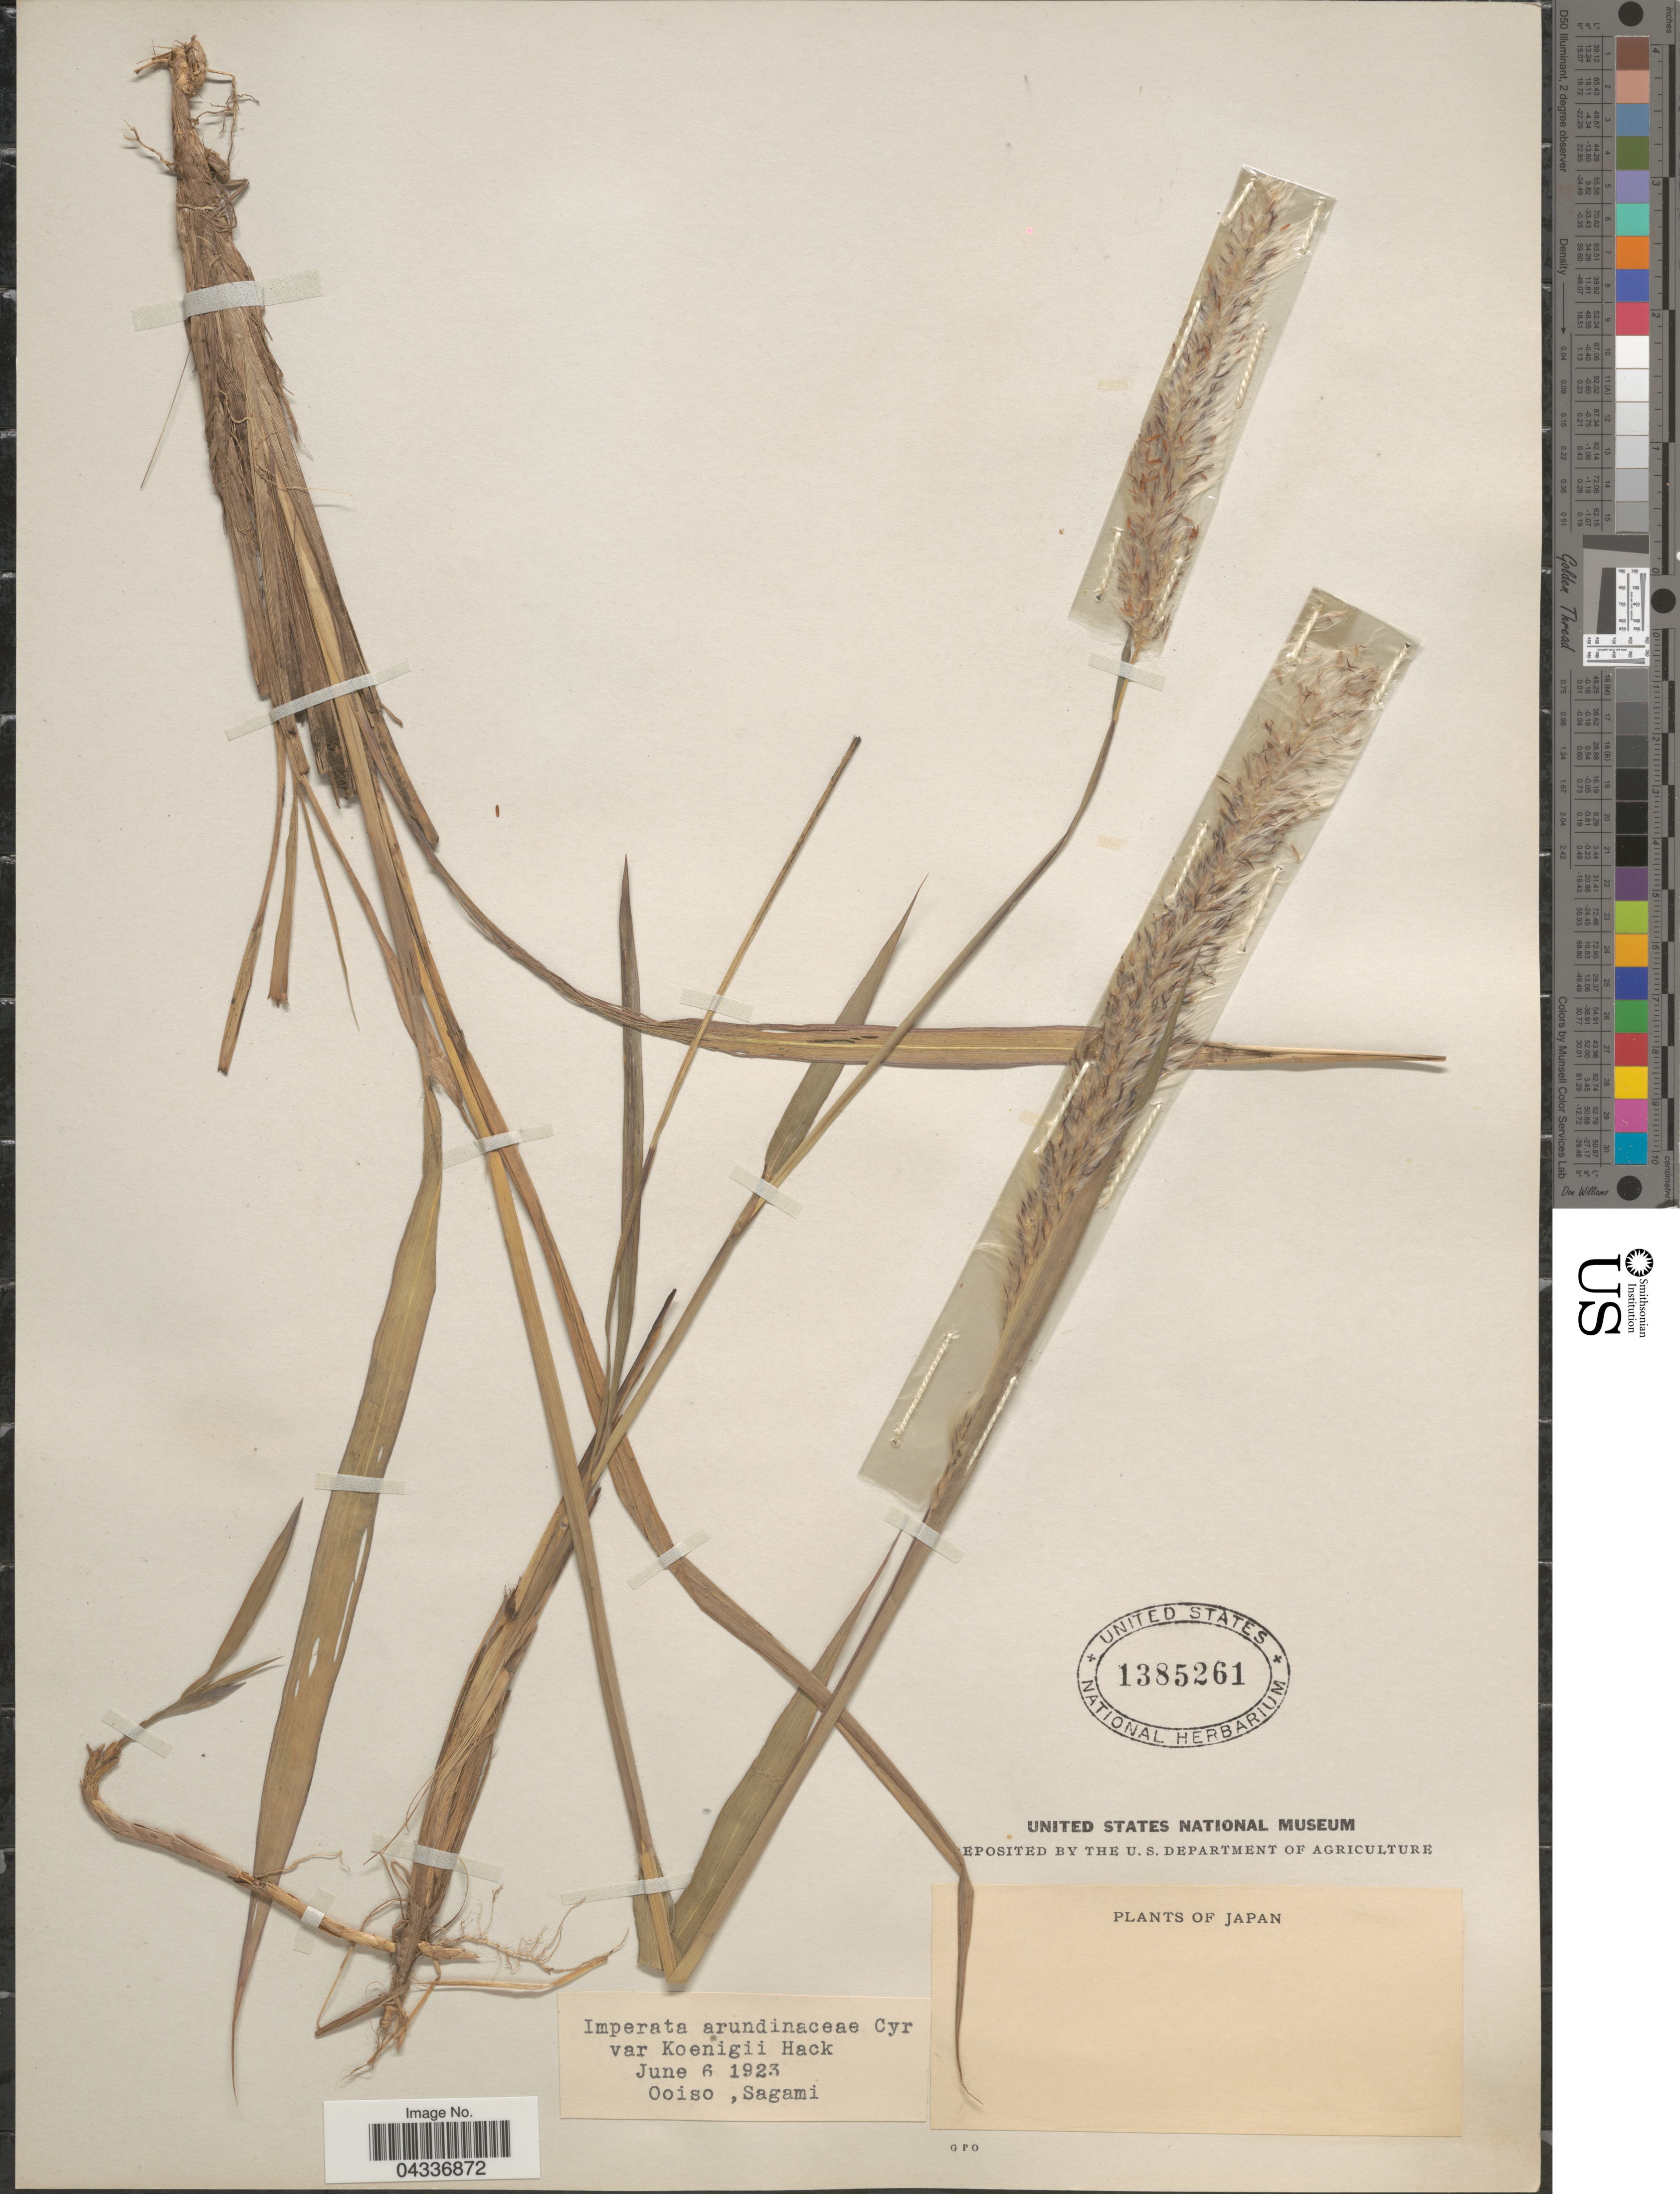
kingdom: Plantae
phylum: Tracheophyta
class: Liliopsida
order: Poales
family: Poaceae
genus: Imperata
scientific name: Imperata cylindrica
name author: (L.) P. Beauv.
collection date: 1923-06-06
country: Japan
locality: Ooiso, Sagami.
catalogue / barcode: US 1385261